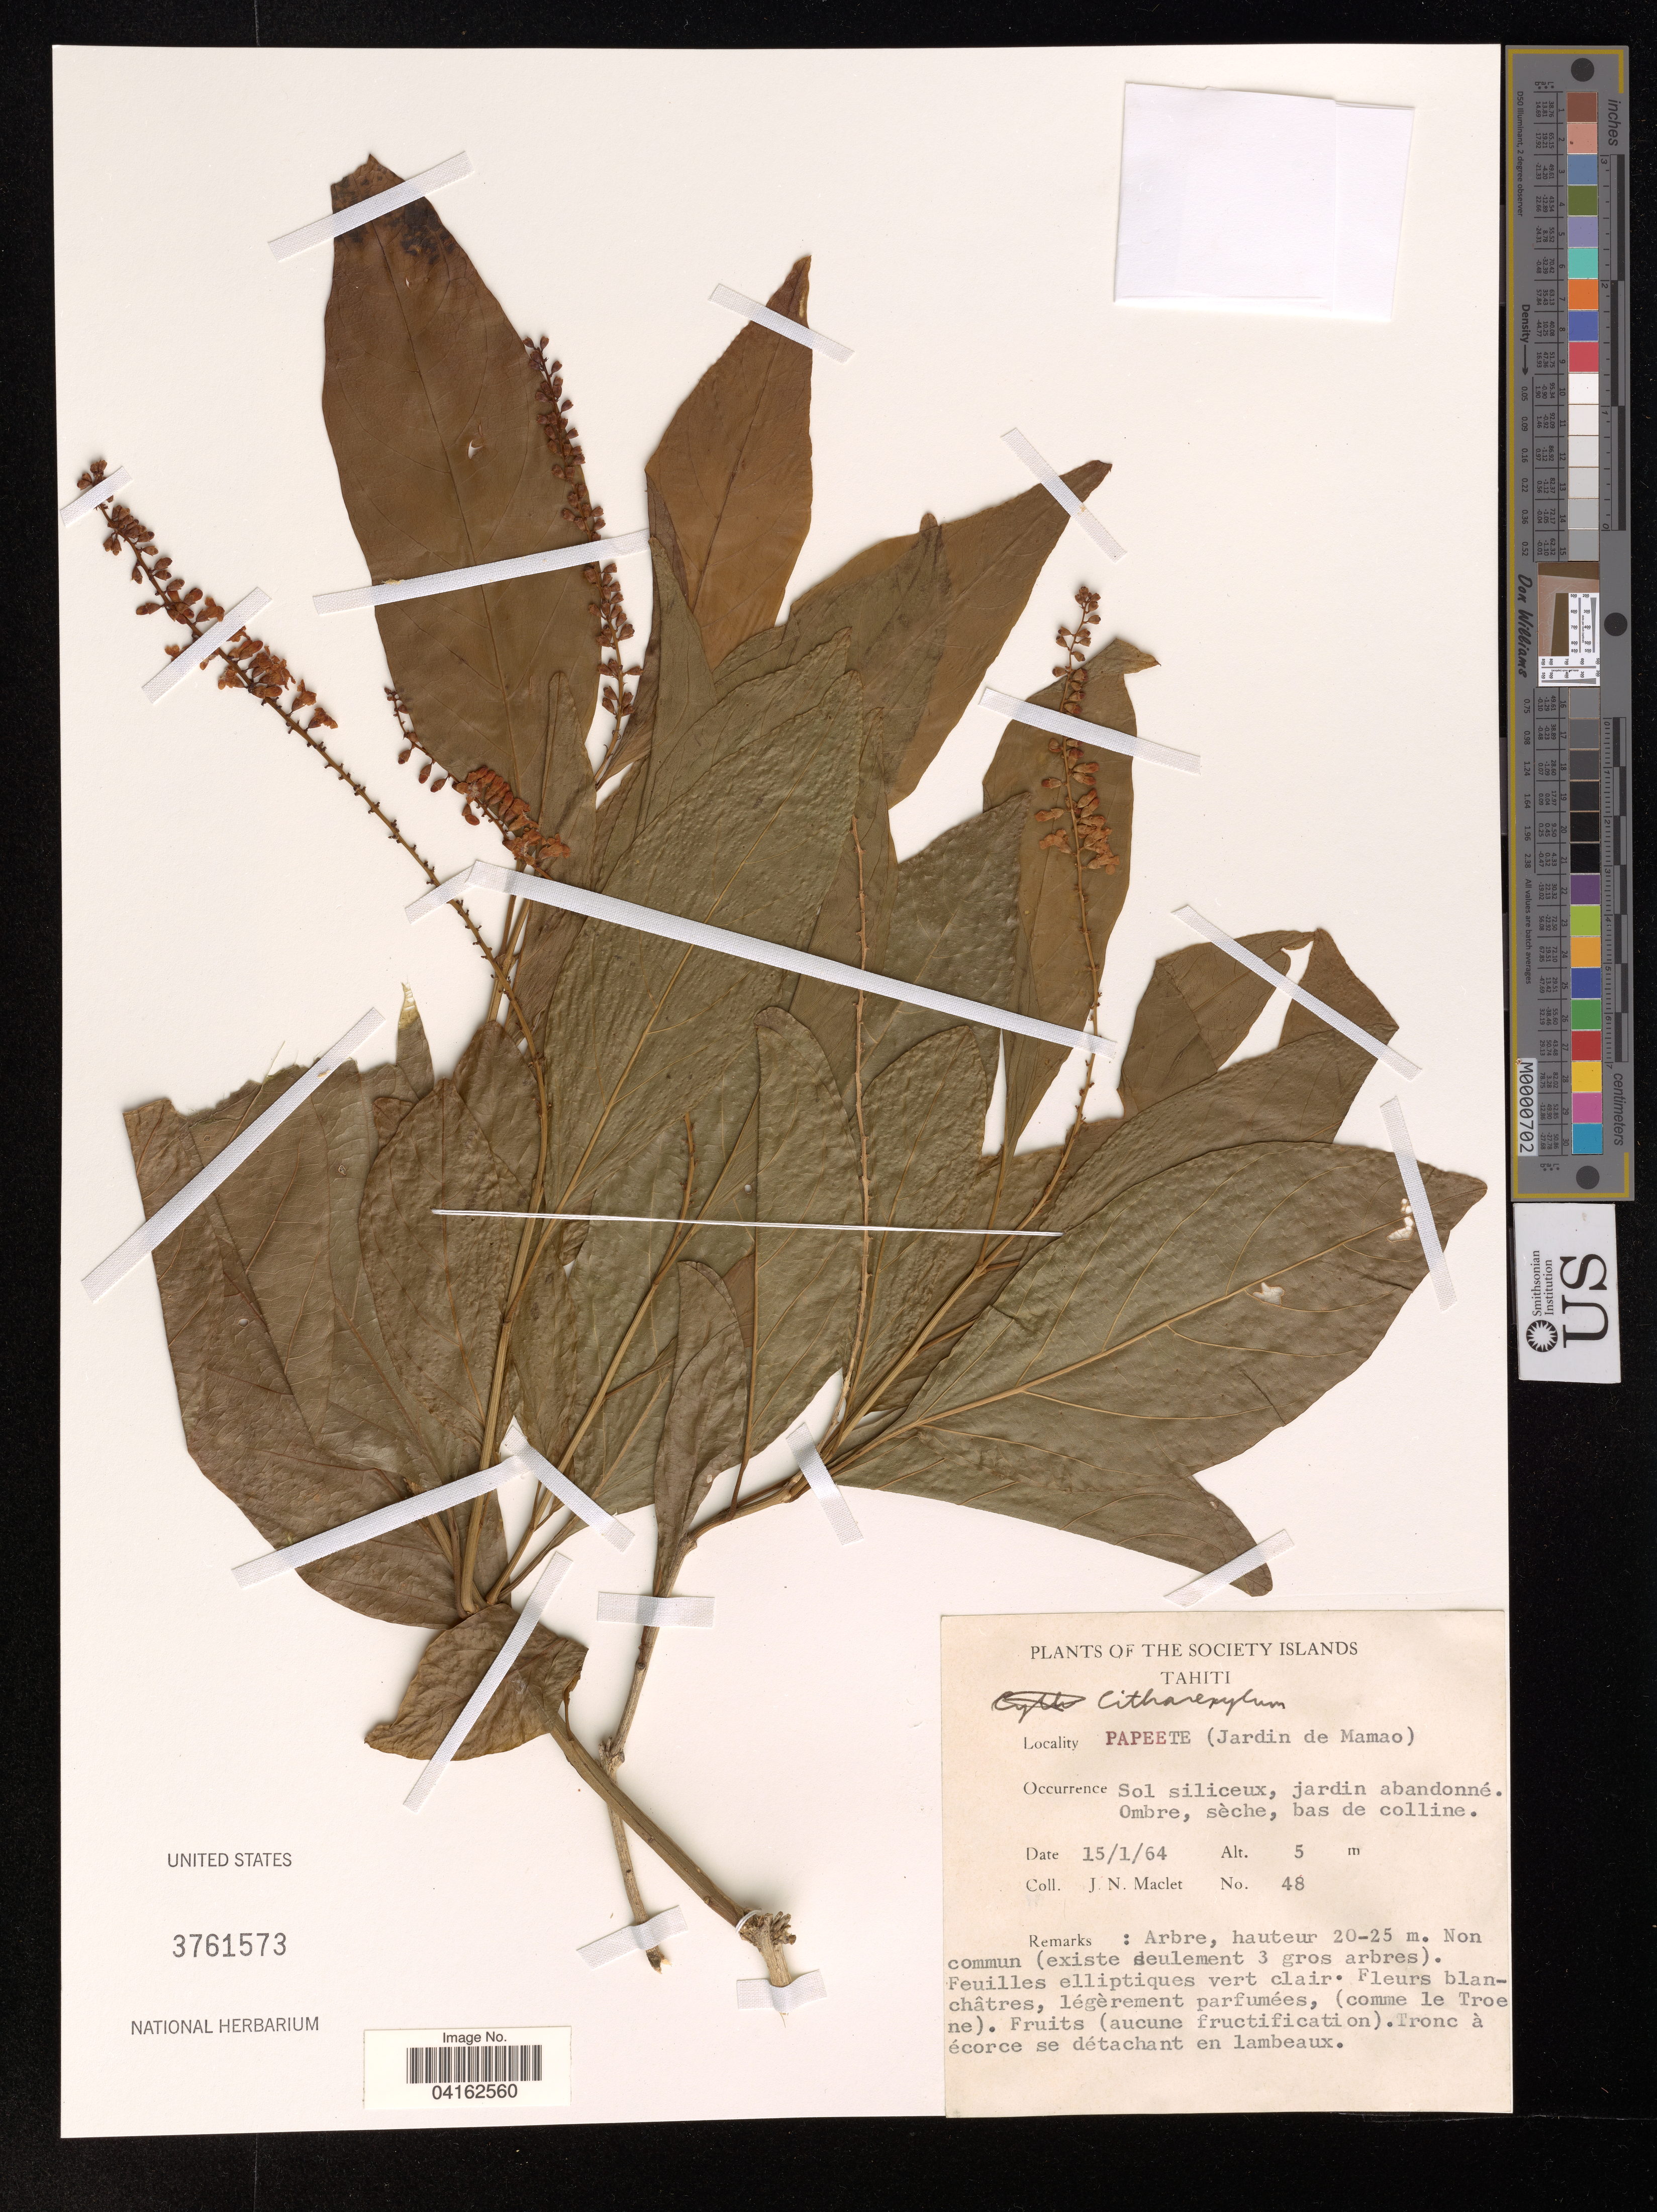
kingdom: Plantae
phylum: Tracheophyta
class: Magnoliopsida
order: Lamiales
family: Verbenaceae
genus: Citharexylum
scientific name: Citharexylum sp.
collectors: J. Maclet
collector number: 48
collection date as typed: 15 1 64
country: French Polynesia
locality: The Society Islands Tahiti. Papeete (Jardin de Mamao).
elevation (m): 5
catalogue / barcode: US 3761573